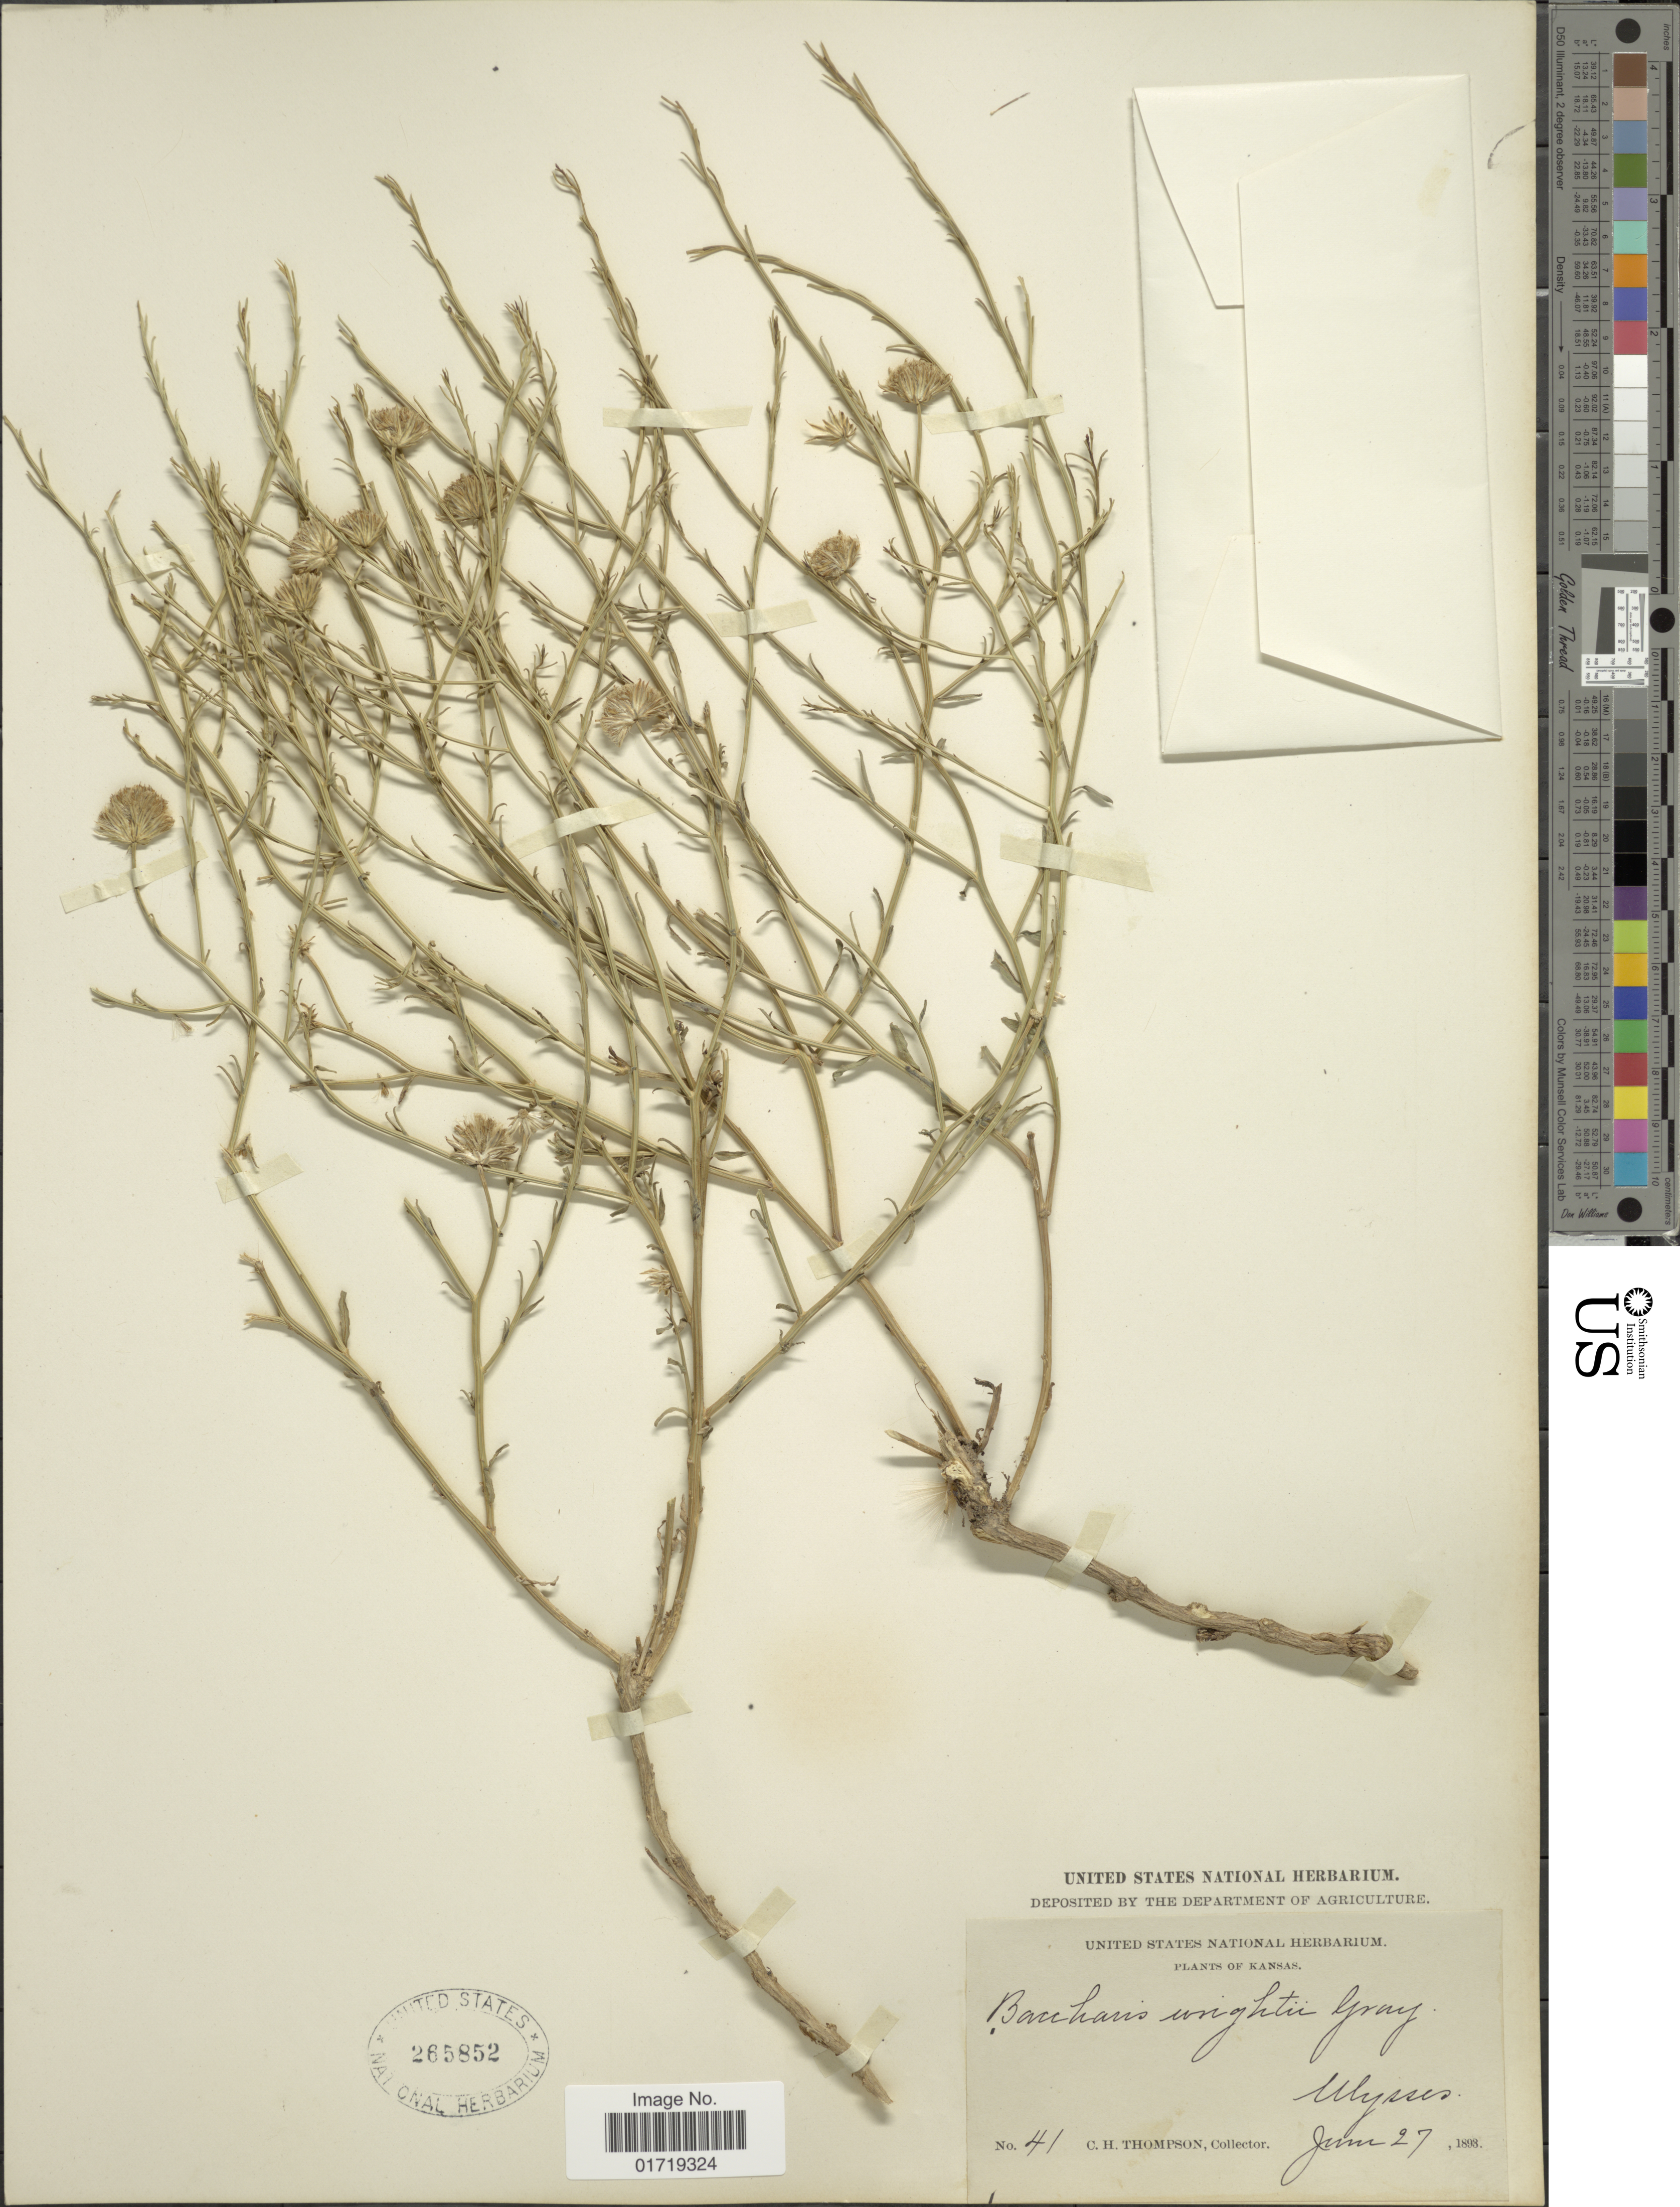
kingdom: Plantae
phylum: Tracheophyta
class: Magnoliopsida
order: Asterales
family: Asteraceae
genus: Baccharis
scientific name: Baccharis wrightii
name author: A. Gray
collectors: C. H. Thompson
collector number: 41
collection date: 1893-06-27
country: United States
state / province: Kansas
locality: Ulysses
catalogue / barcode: US 265852